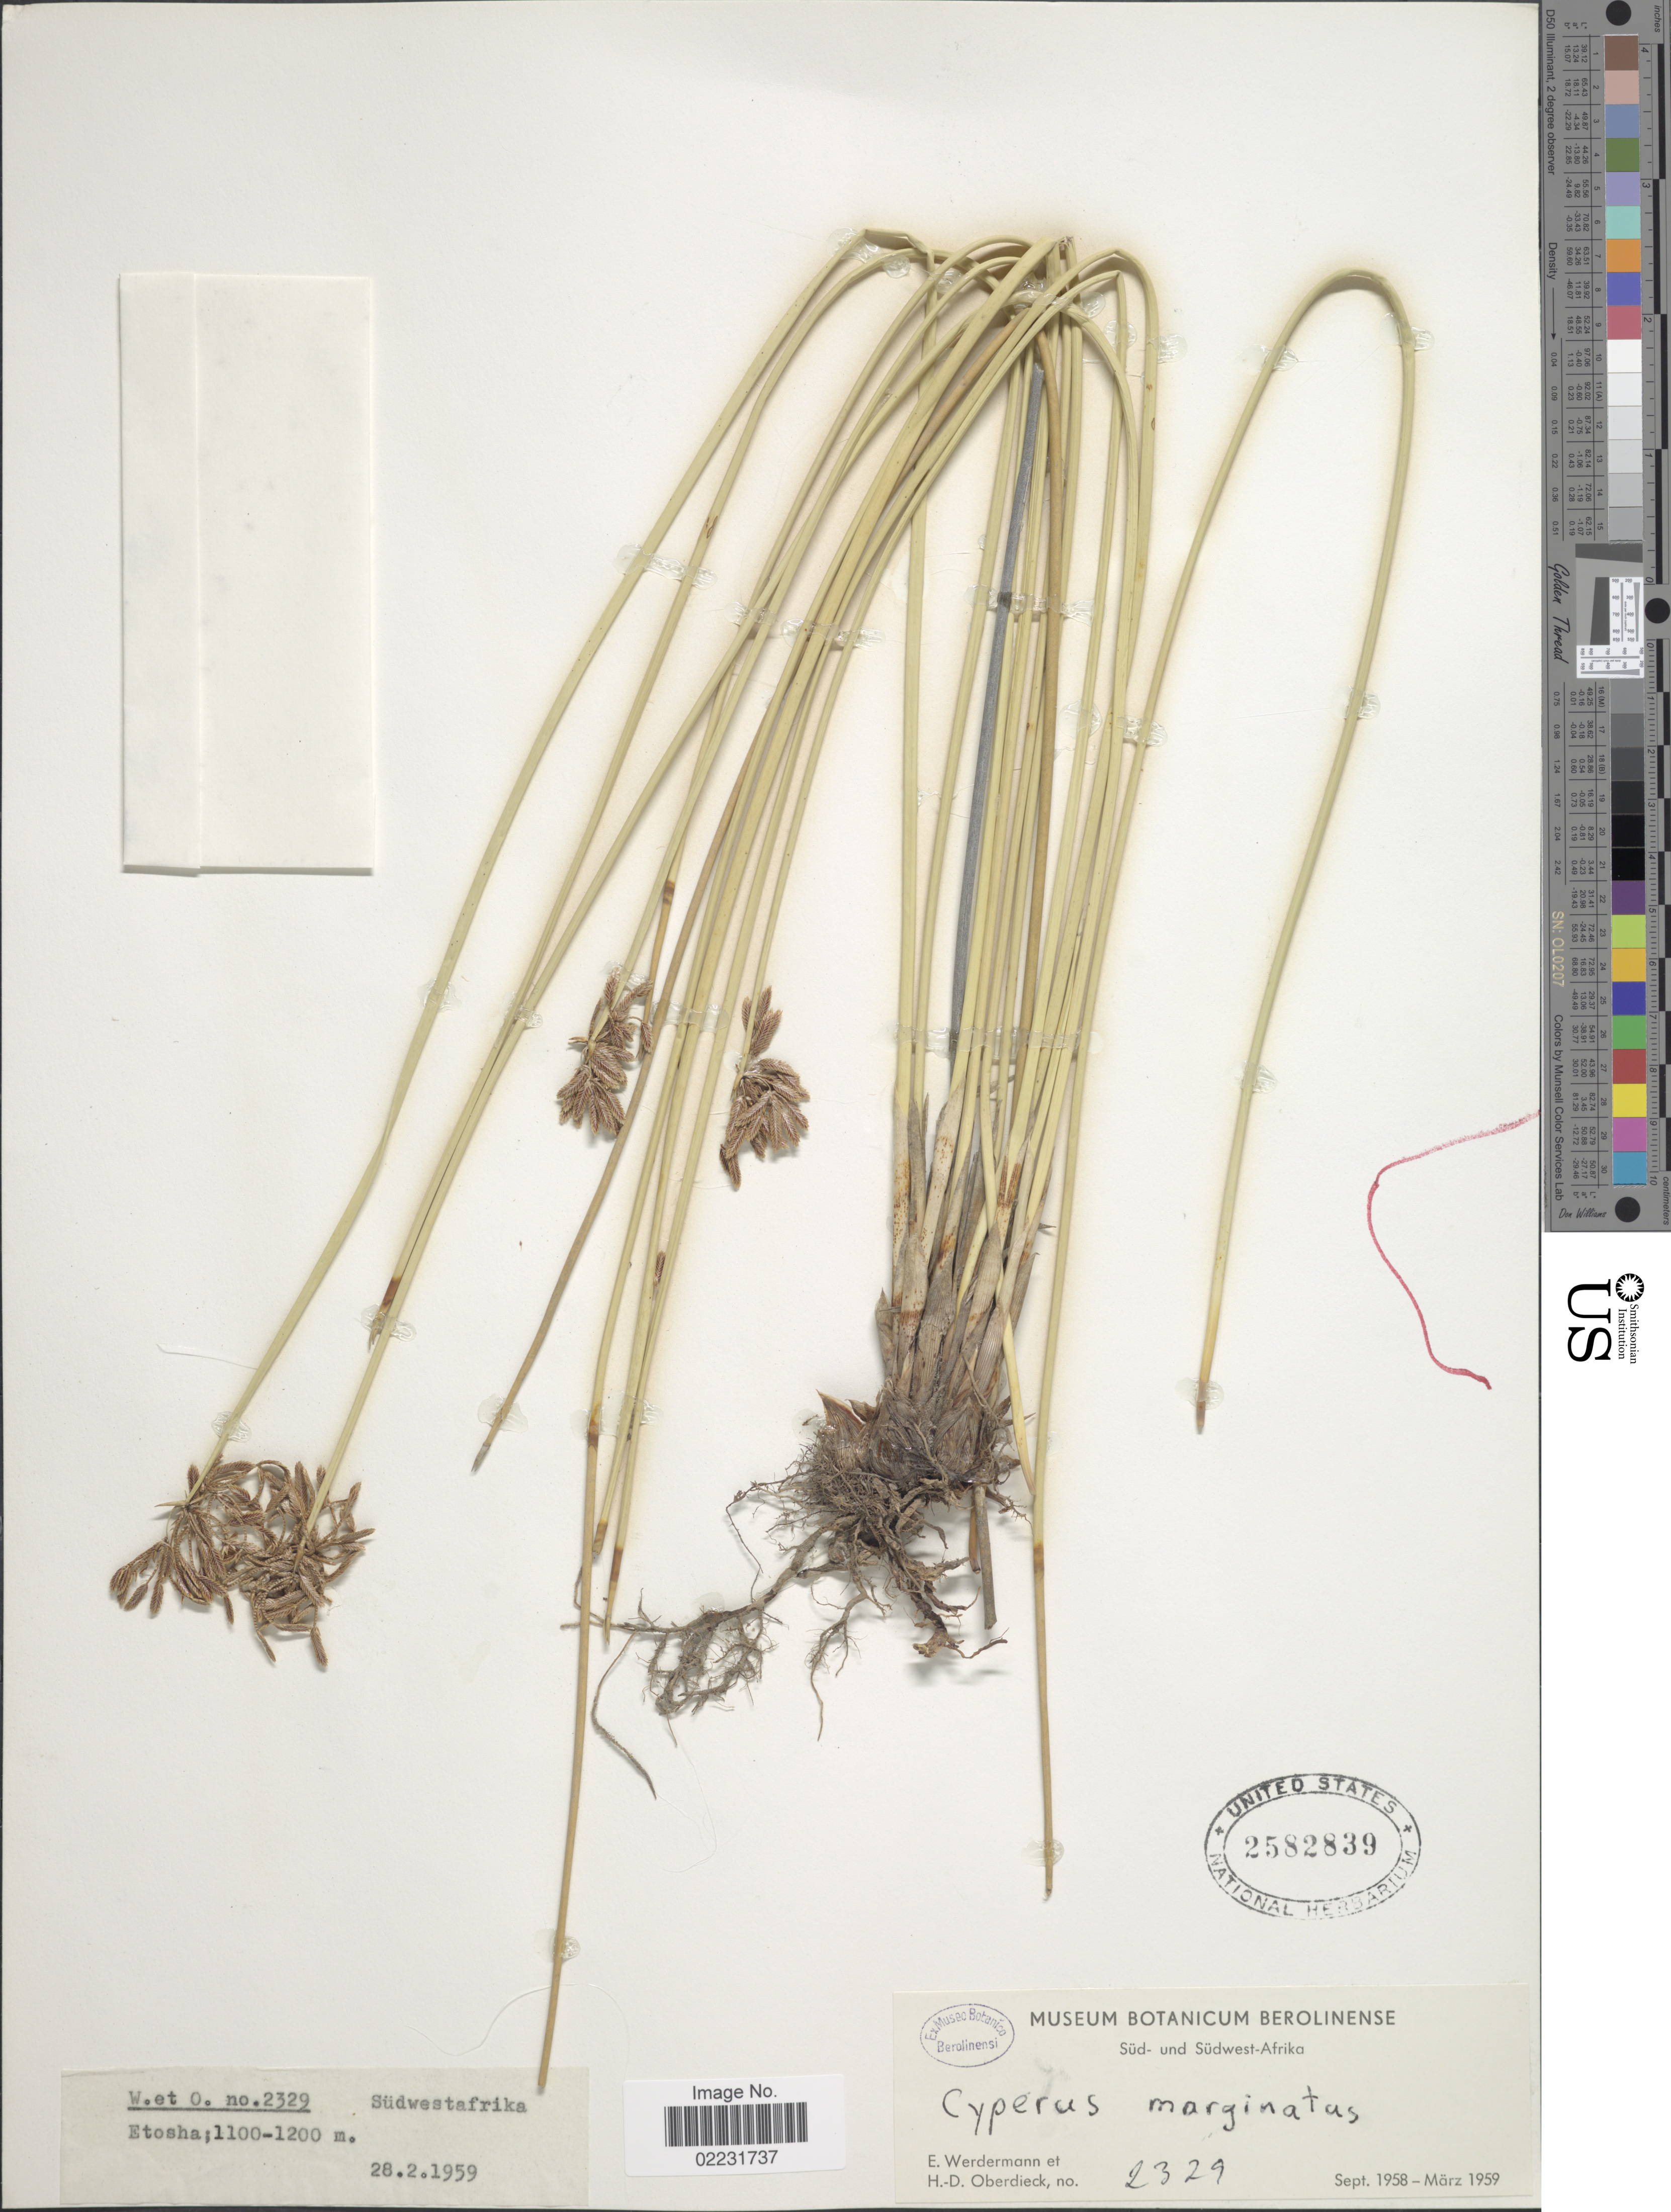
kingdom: Plantae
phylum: Tracheophyta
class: Liliopsida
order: Poales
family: Cyperaceae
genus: Cyperus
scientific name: Cyperus marginatus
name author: Thunb.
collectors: E. Werdermann & H. Oberdieck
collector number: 2329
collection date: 1959-02-28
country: Namibia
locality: Sudwestafrika, Etosha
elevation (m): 1100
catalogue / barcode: US 2582839